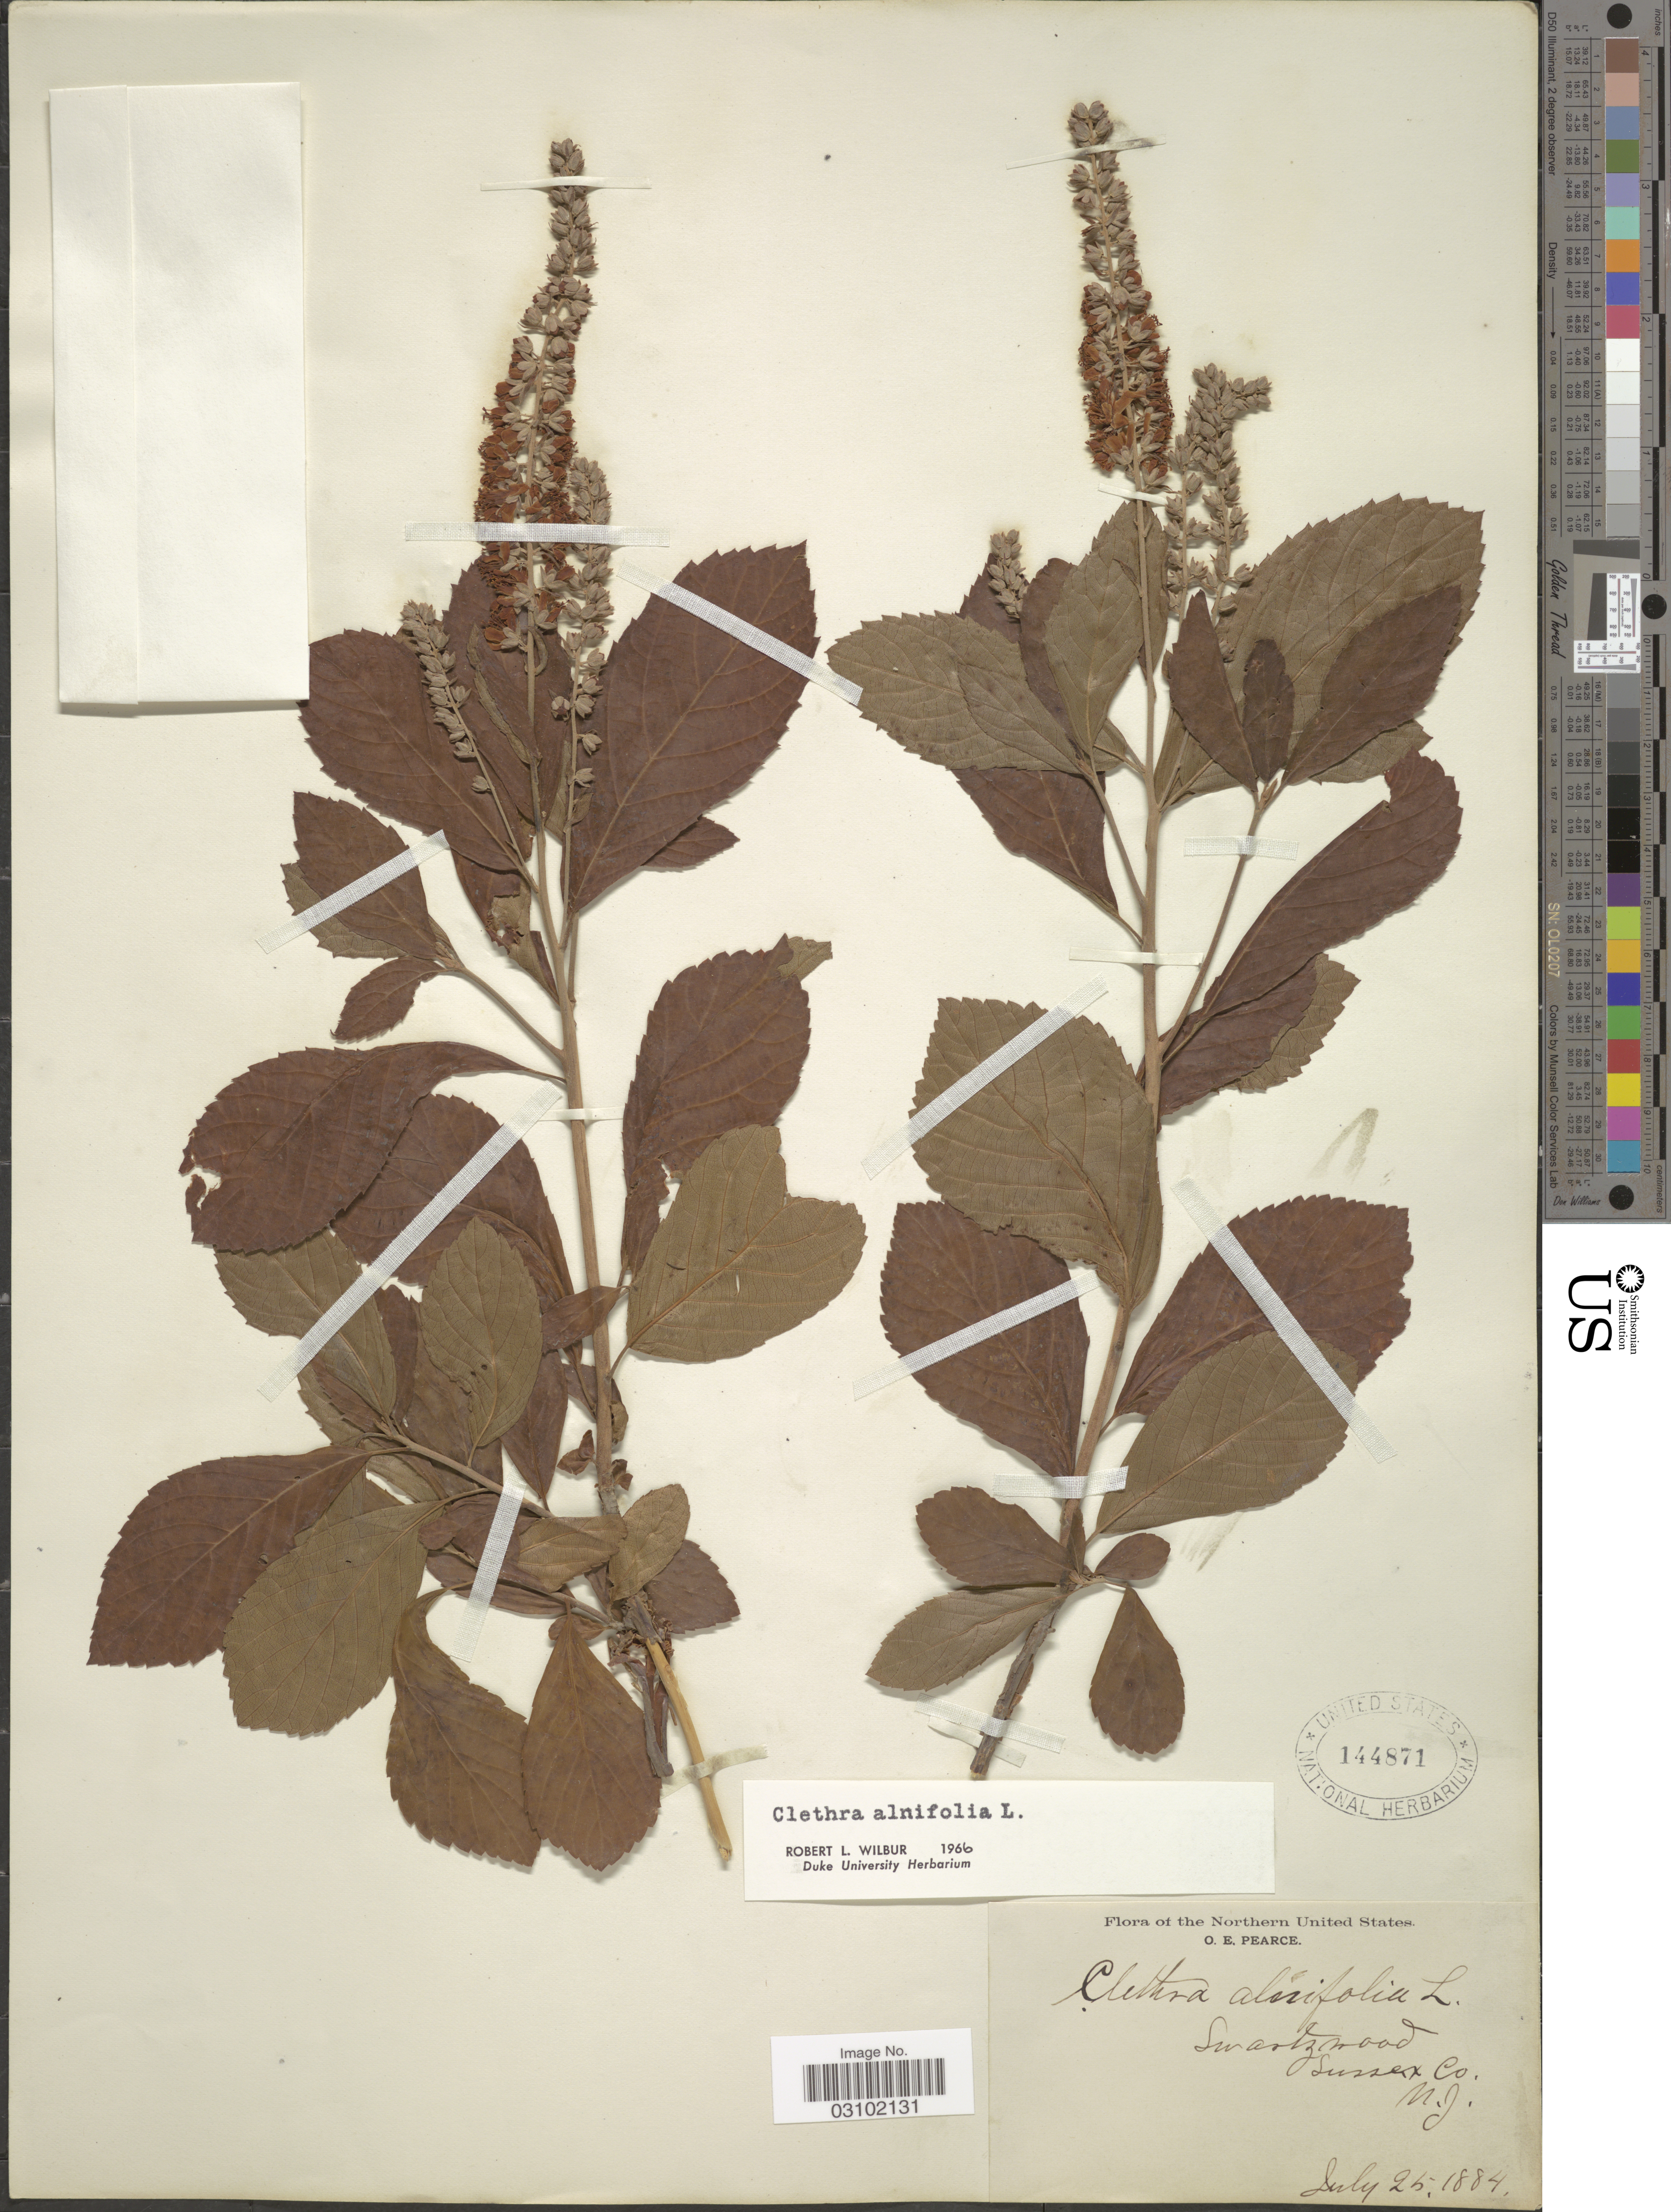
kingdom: Plantae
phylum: Tracheophyta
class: Magnoliopsida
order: Ericales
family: Clethraceae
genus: Clethra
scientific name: Clethra alnifolia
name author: L.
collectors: O. E. Pearce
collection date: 1884-07-25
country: United States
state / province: New Jersey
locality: Swartzwood, Sussex Co., The Northern United States.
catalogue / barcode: US 144871